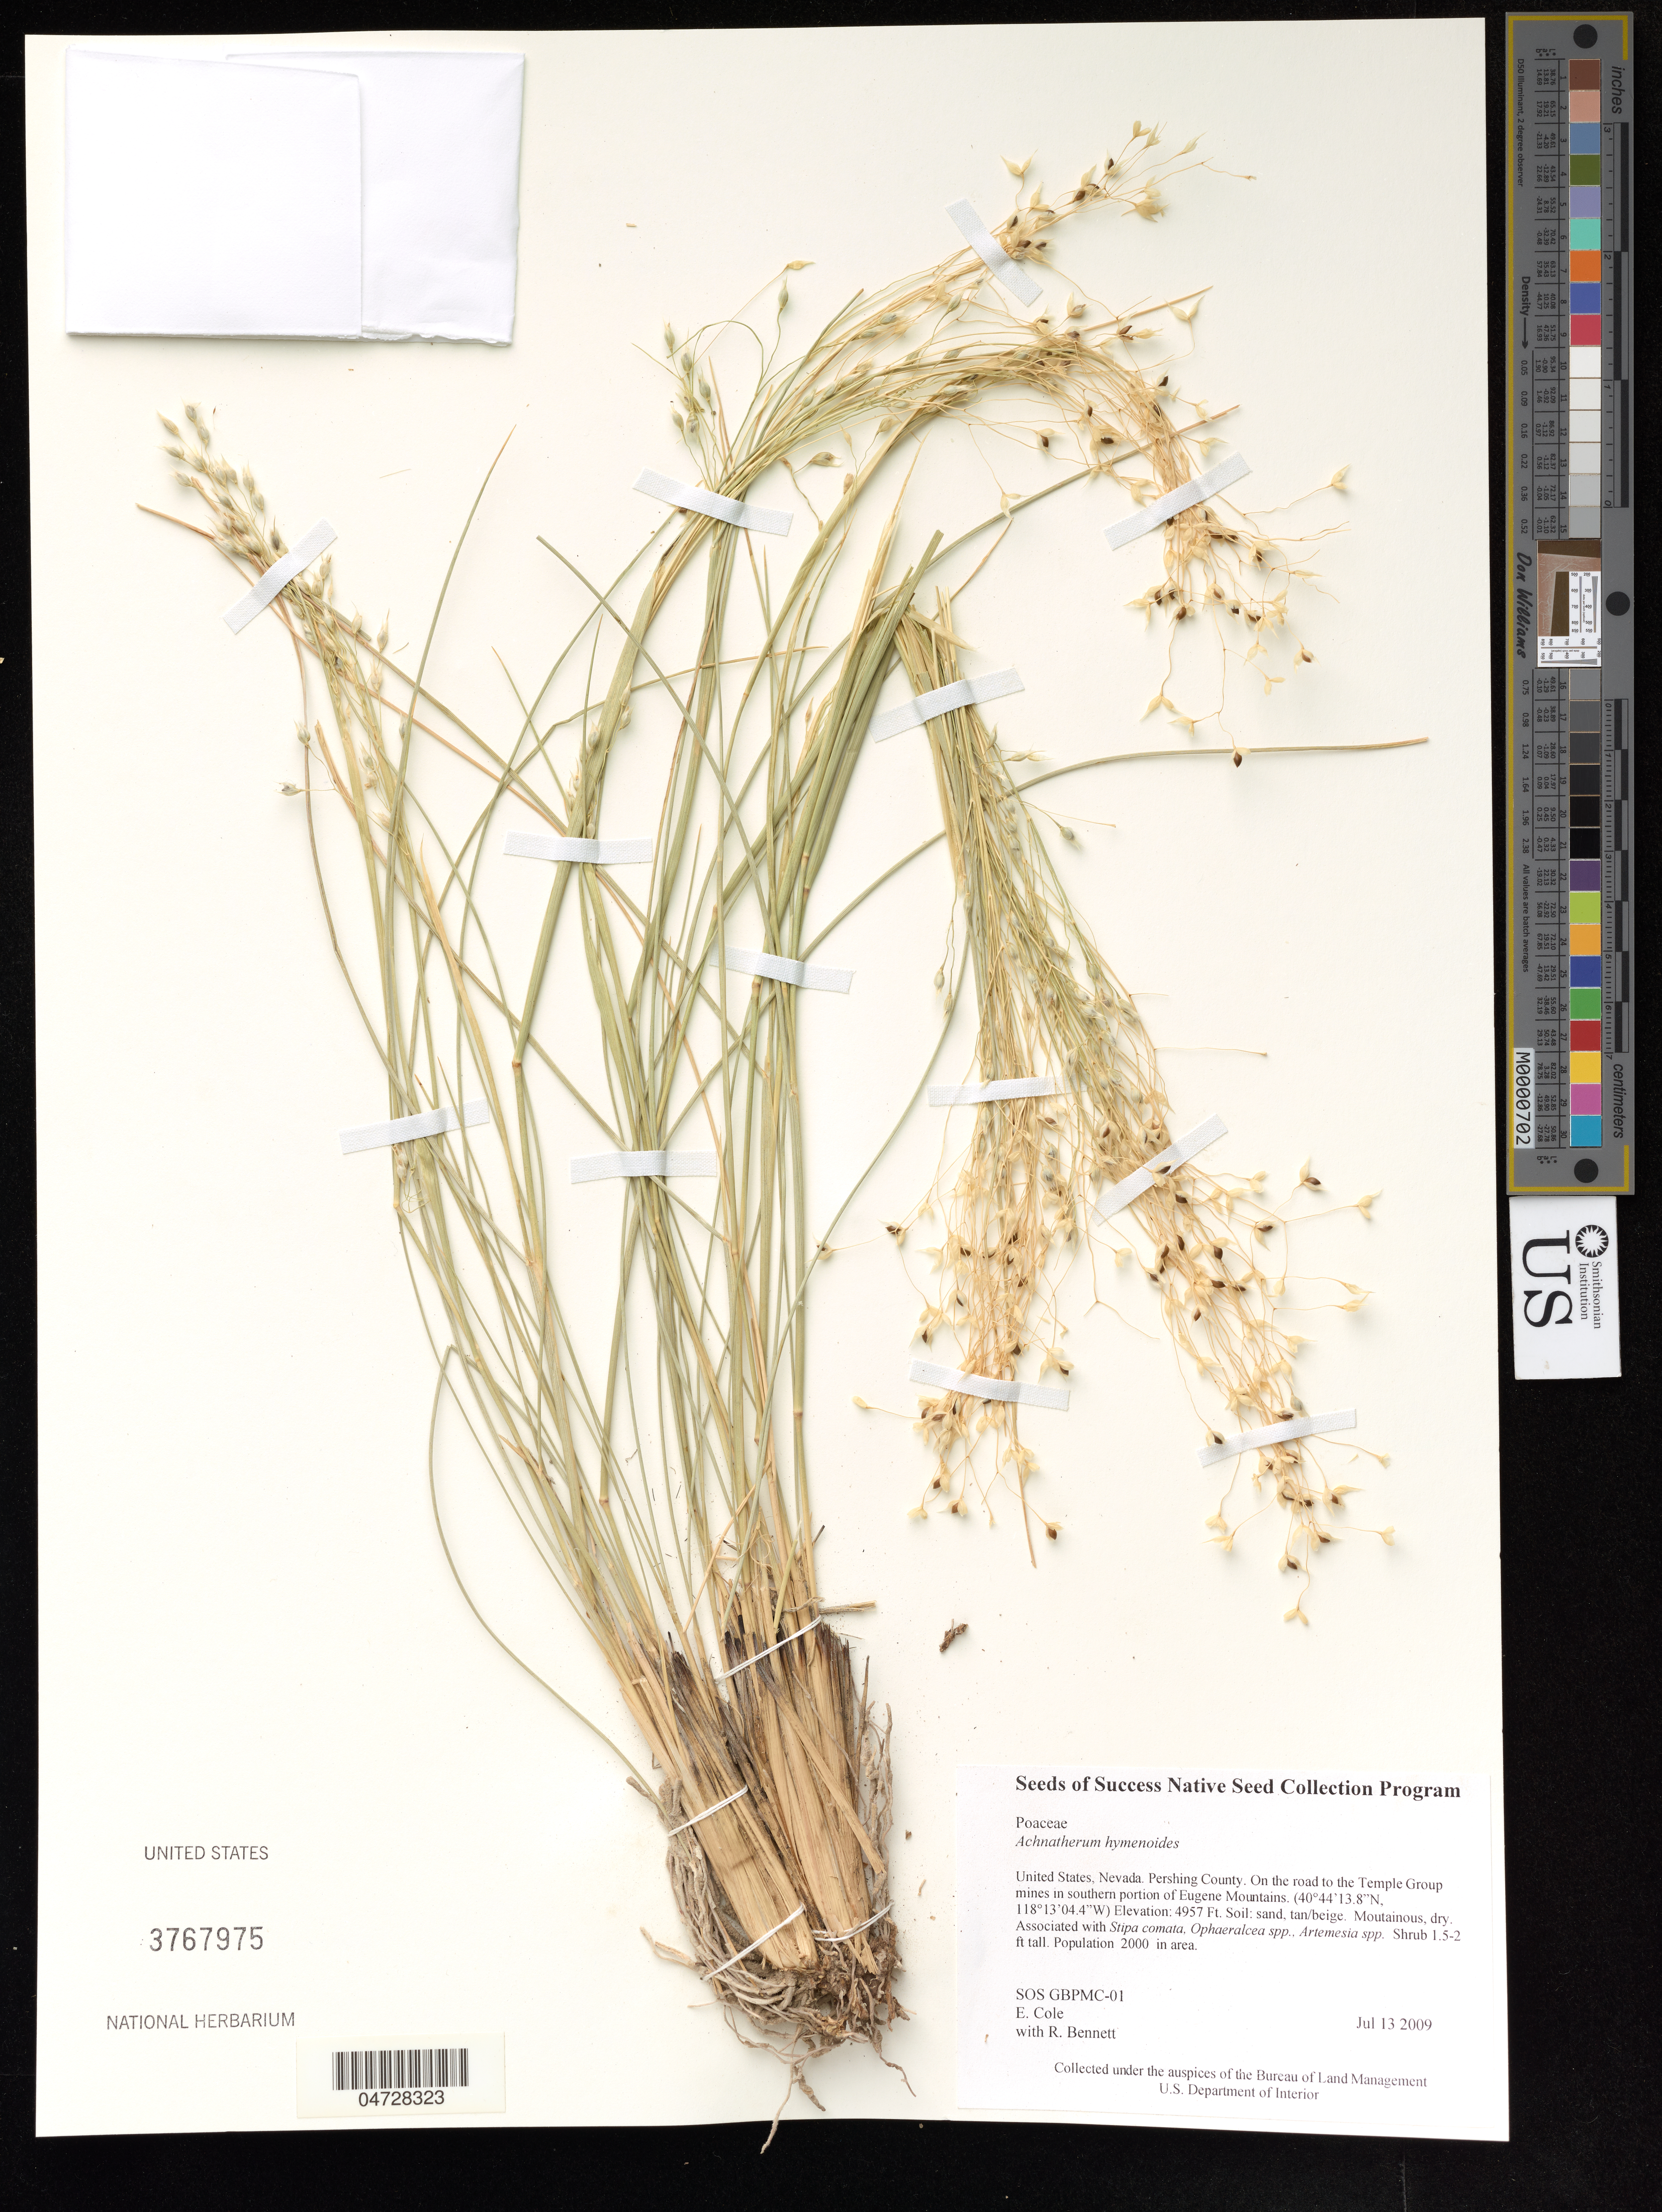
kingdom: Plantae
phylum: Tracheophyta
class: Liliopsida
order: Poales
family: Poaceae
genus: Achnatherum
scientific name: Achnatherum hymenoides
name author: (Roem. & Schult.) Barkworth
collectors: E. Cole & R. Bennett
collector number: SOS GBPMC-01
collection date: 2009-07-13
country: United States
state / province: Nevada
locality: Pershing County. On the road to the Temple Group mines in southern portion of Eugene Mountains.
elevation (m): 1511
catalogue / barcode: US 3767975